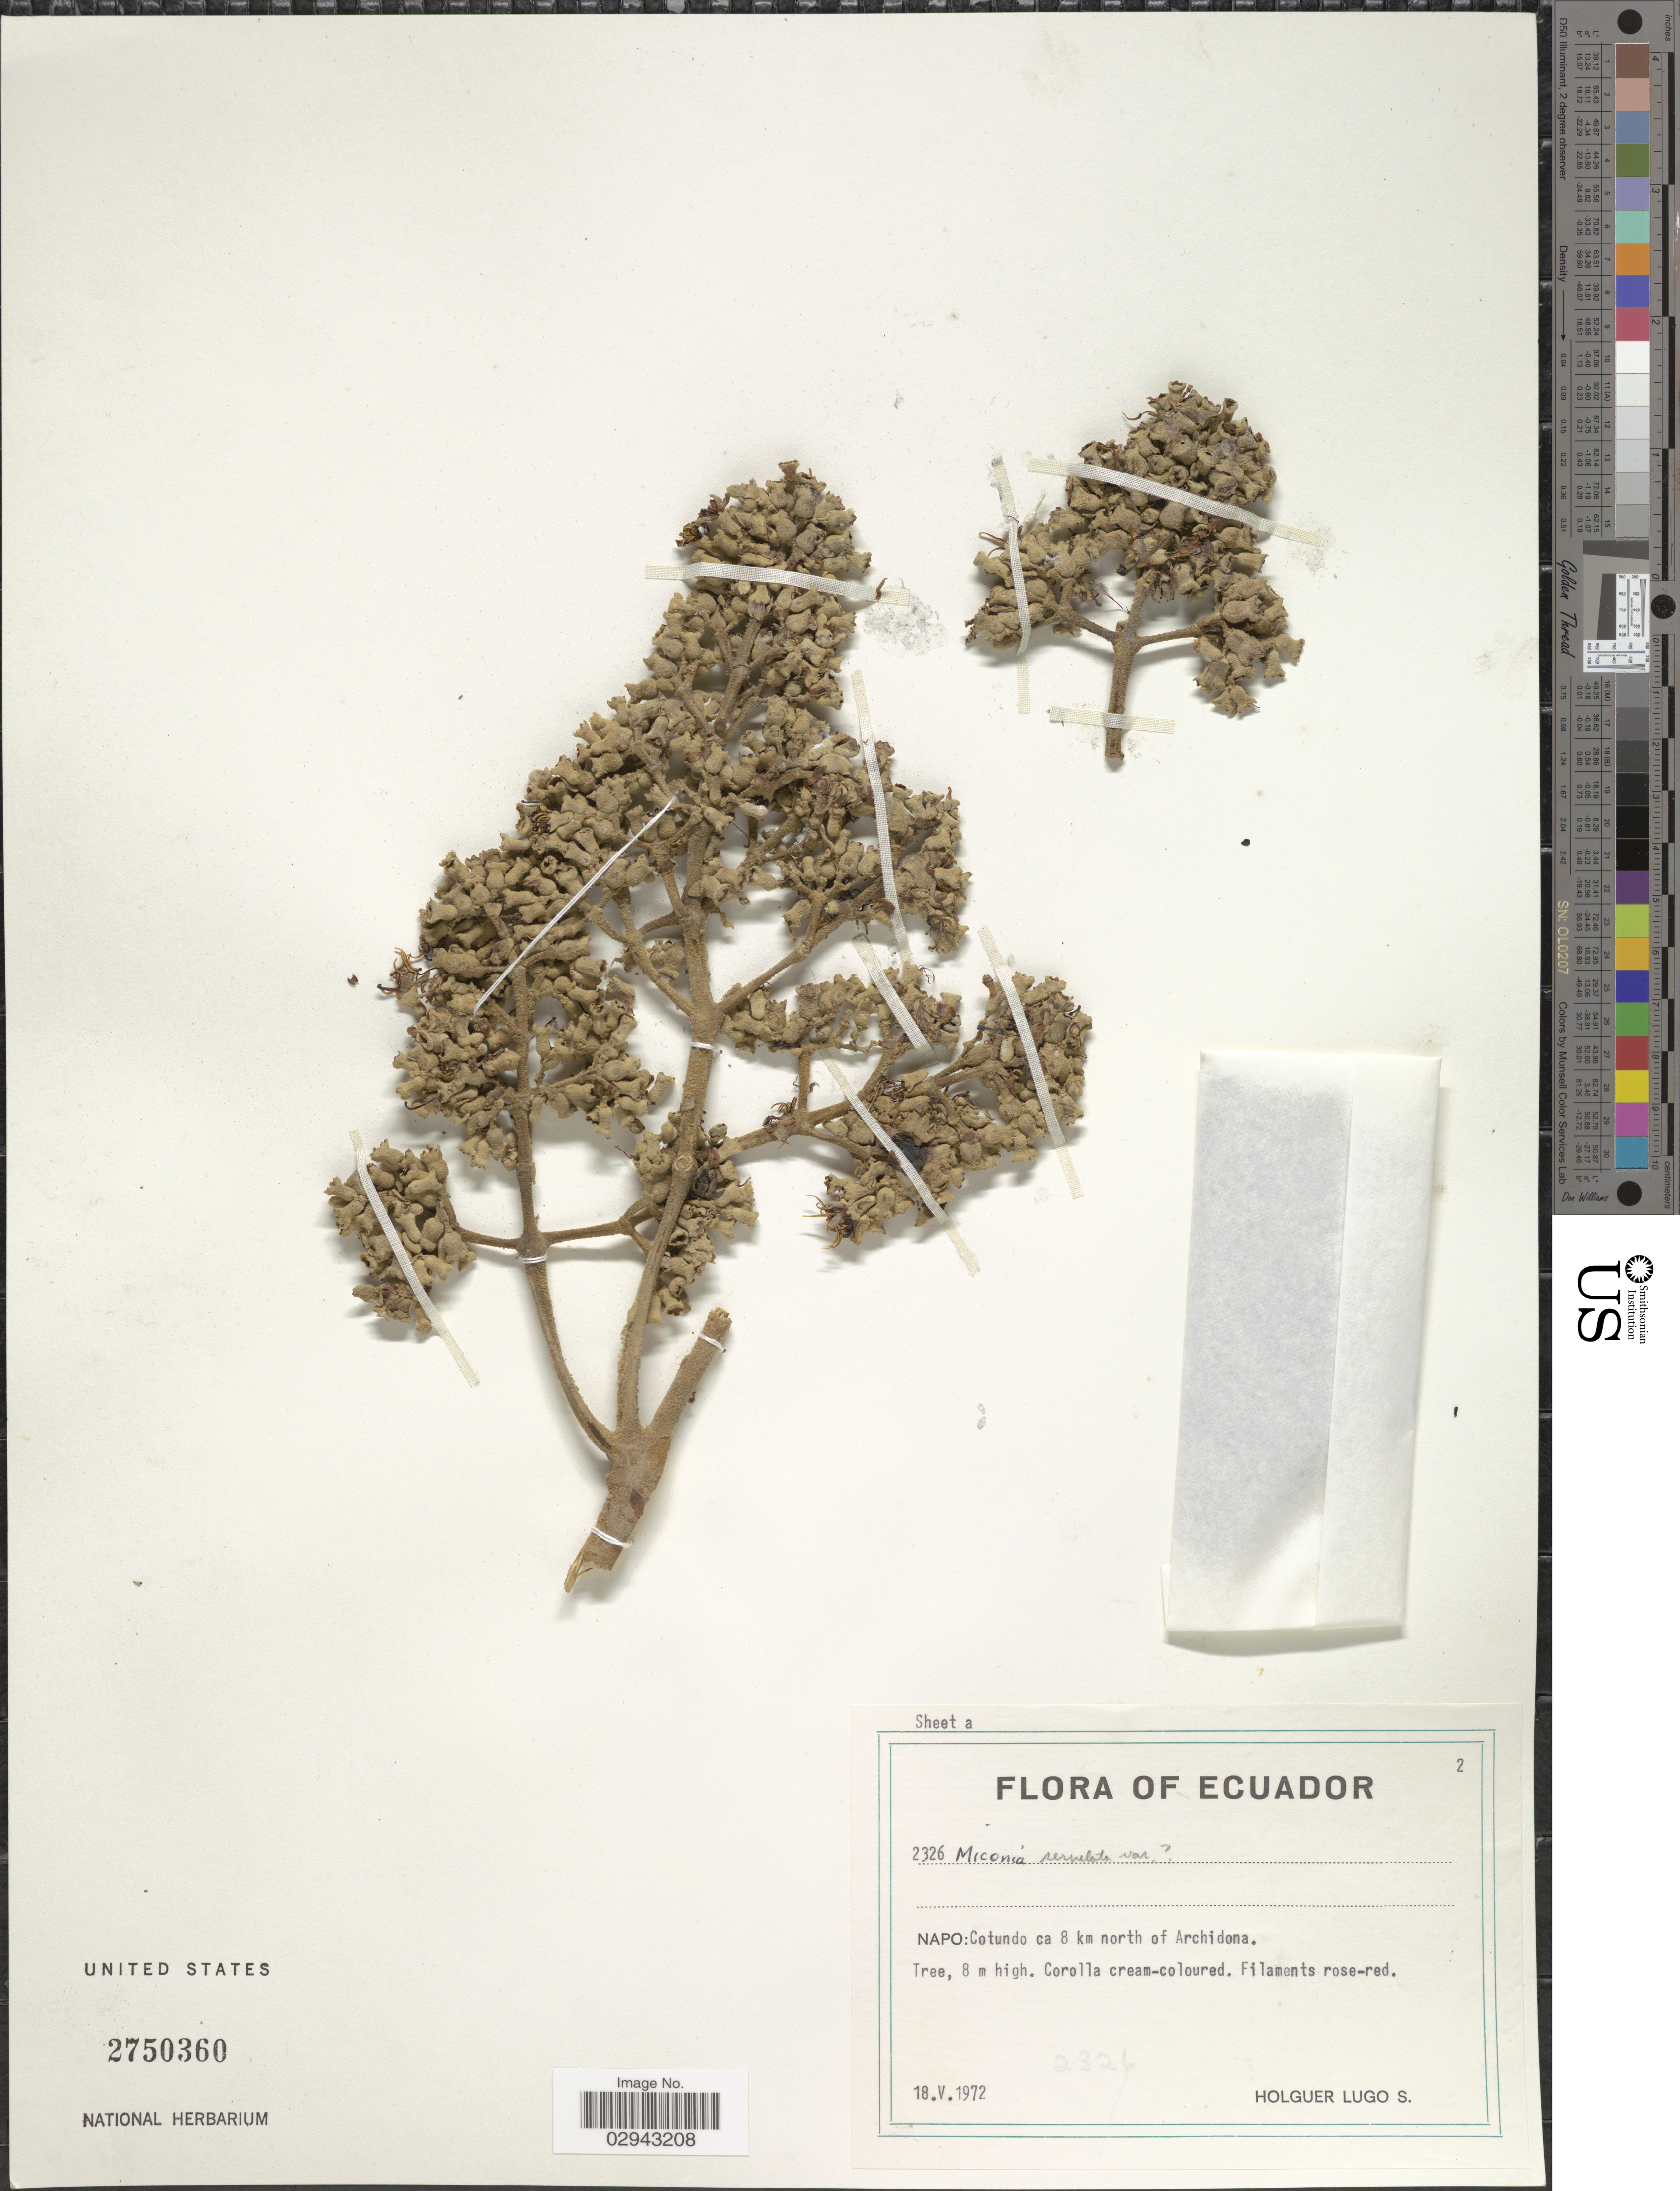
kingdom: Plantae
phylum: Tracheophyta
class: Magnoliopsida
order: Myrtales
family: Melastomataceae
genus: Miconia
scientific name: Miconia serrulata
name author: (DC.) Naudin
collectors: H. Lugo S.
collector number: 2326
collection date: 1972-05-18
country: Ecuador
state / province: Napo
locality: Cotundo ca 8 km north of Archidona.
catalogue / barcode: US 2750360